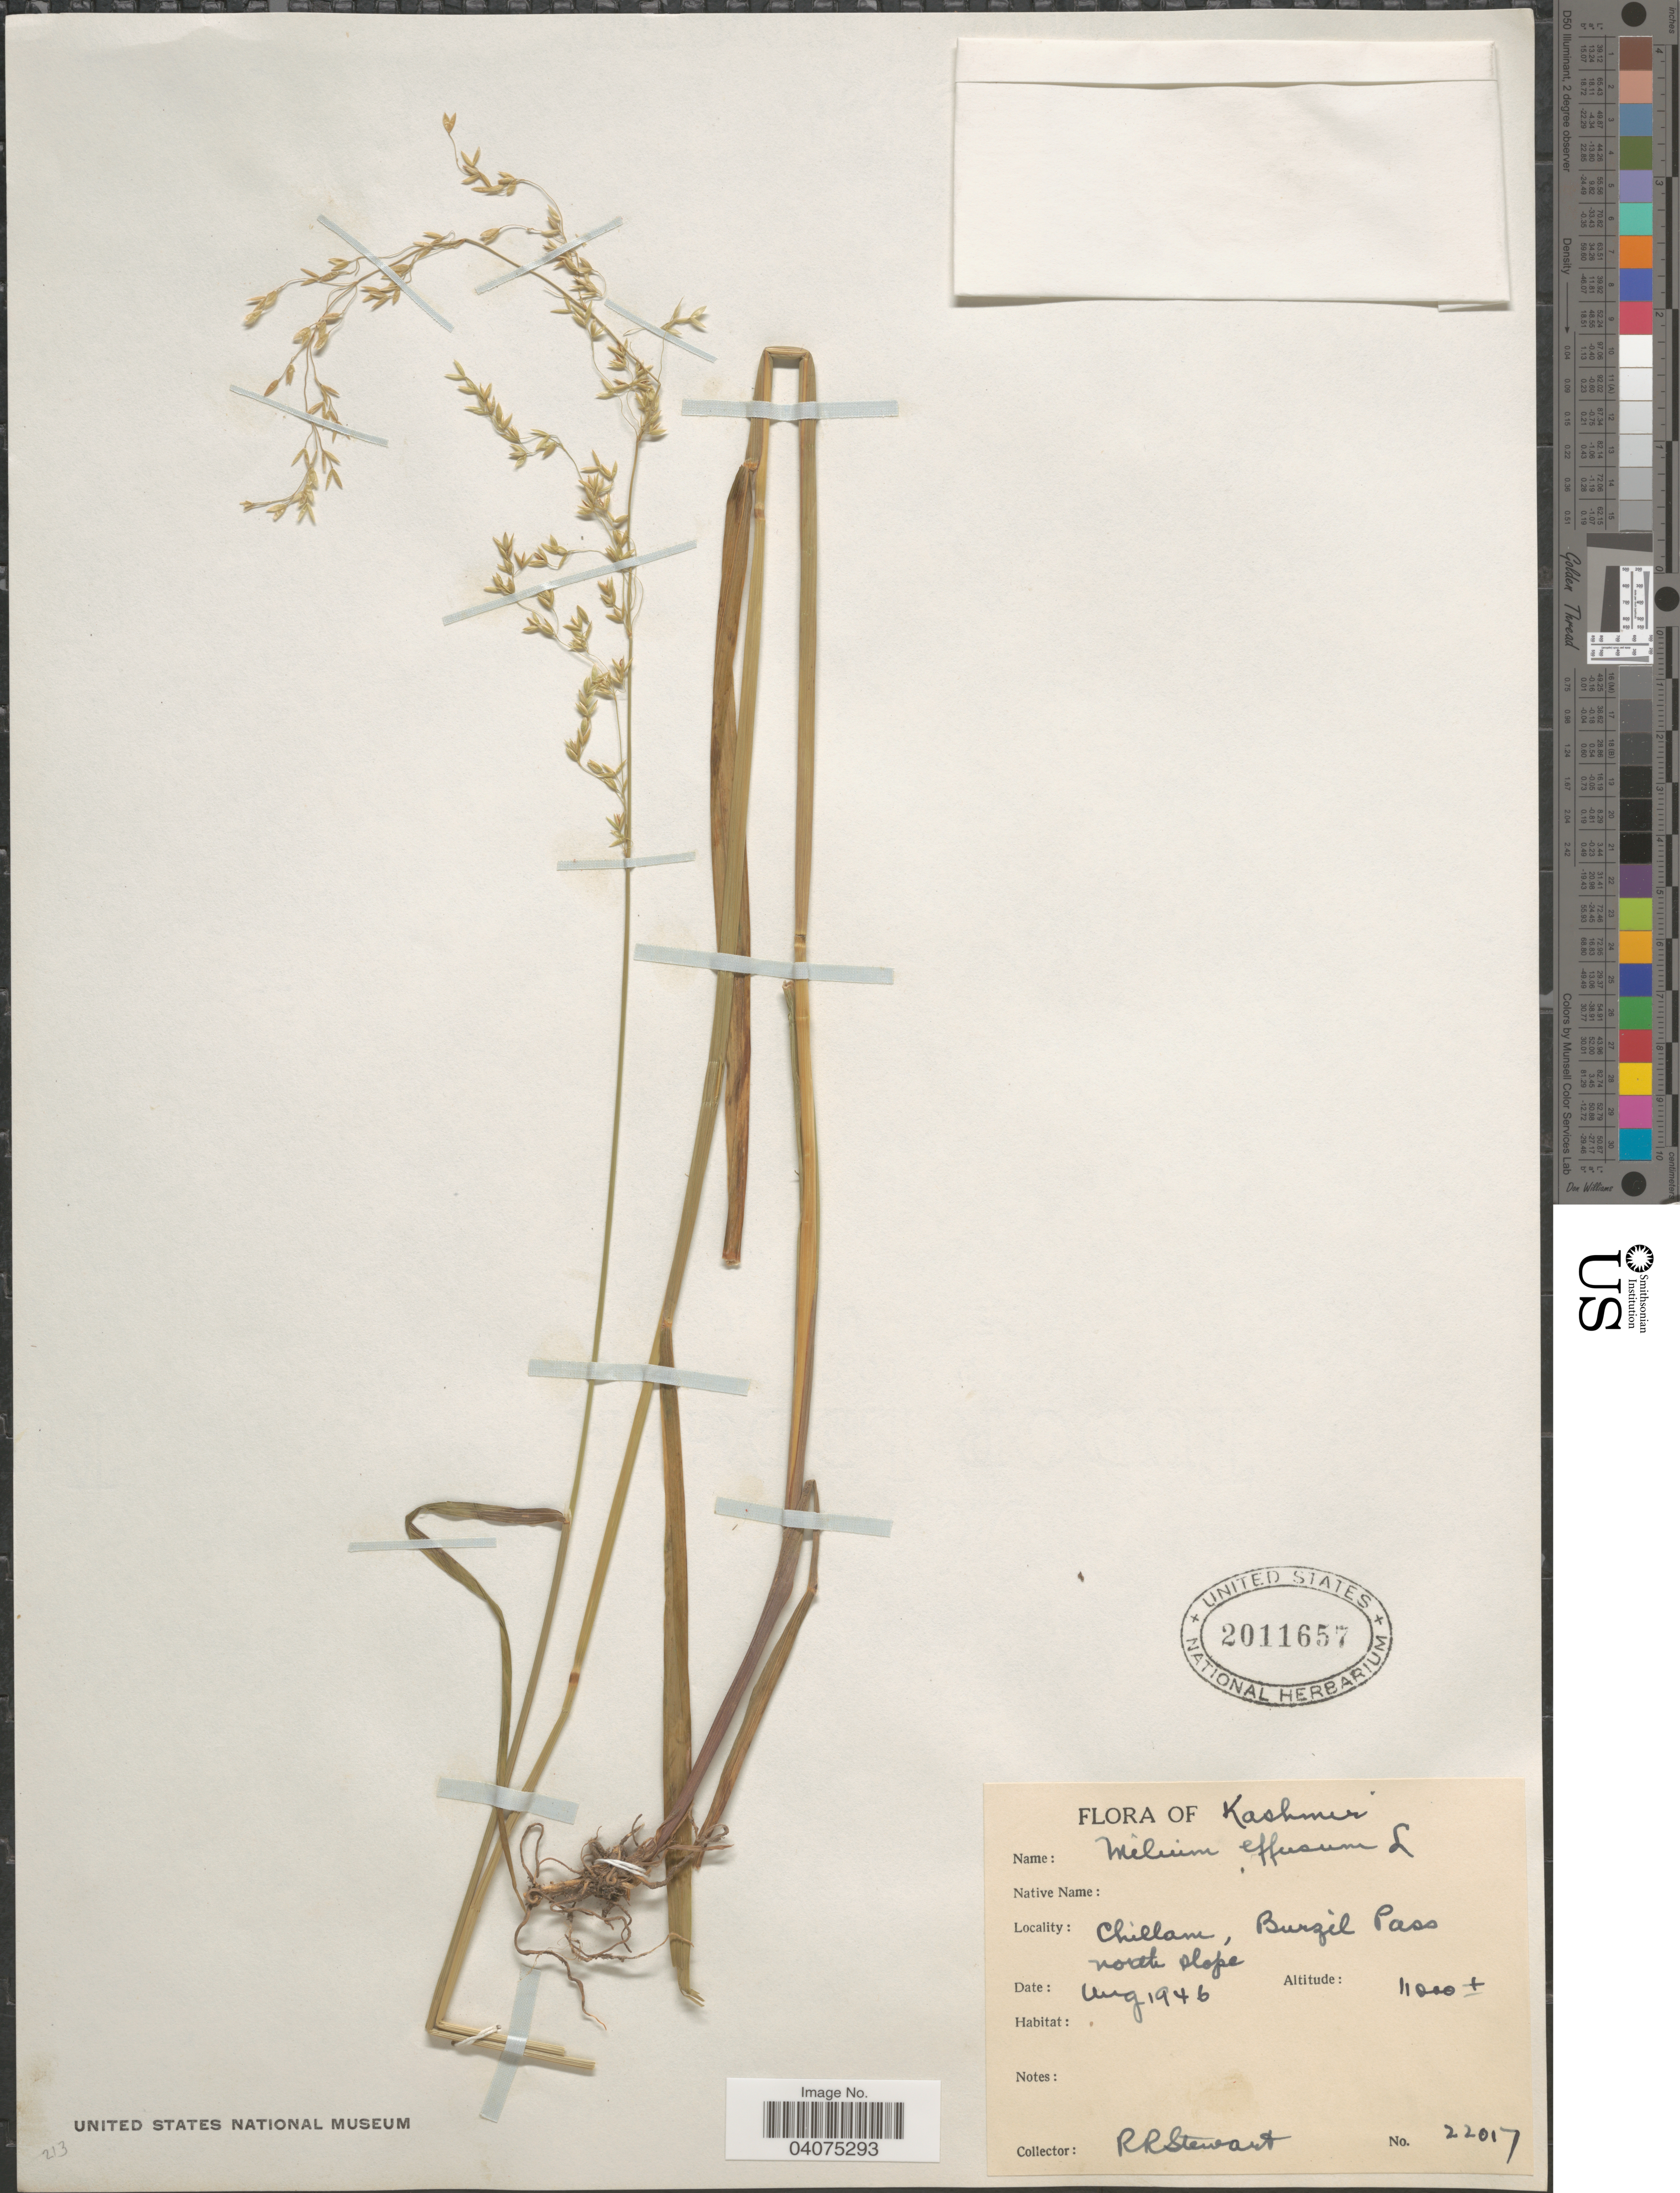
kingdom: Plantae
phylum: Tracheophyta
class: Liliopsida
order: Poales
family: Poaceae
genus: Milium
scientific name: Milium effusum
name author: L.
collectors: R. Stewart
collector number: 22017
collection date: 1946-08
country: India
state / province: Jammu and Kashmir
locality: Chillan, Burzil Pass. North slope.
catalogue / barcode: US 2011657